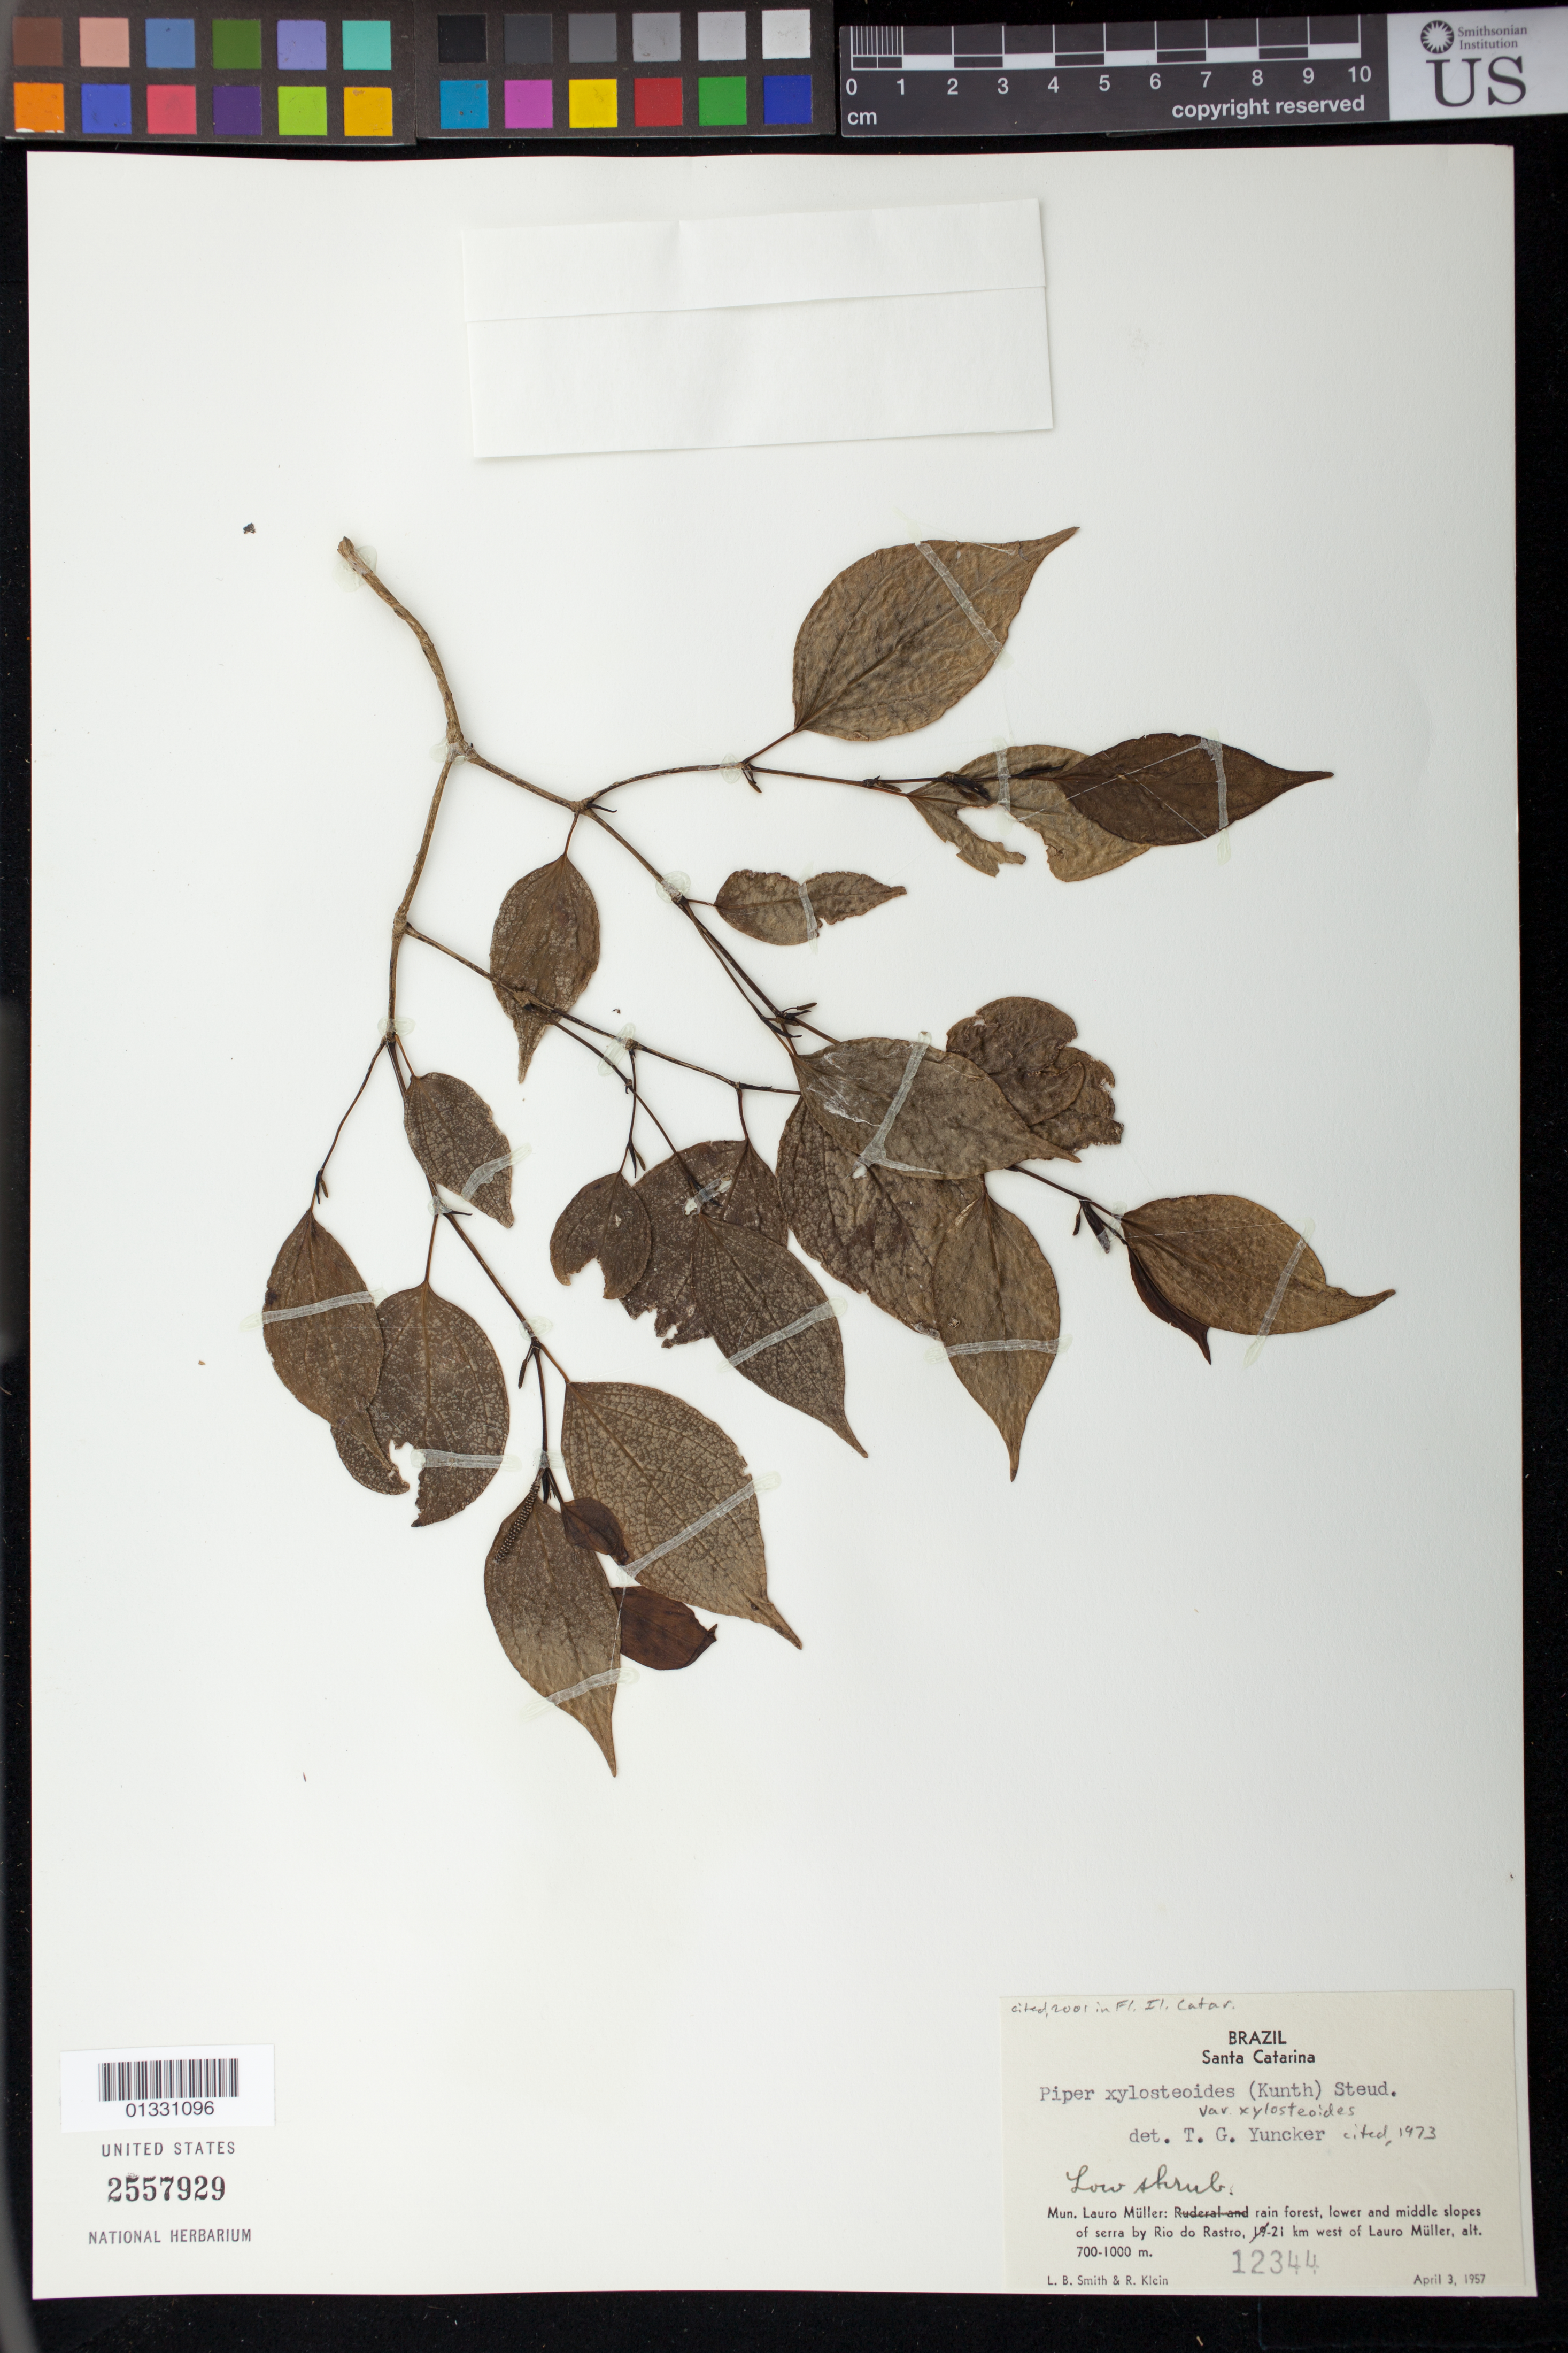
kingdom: Plantae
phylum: Tracheophyta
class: Magnoliopsida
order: Piperales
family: Piperaceae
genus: Piper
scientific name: Piper xylosteoides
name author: (Kunth) Steud.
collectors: L. Smith & R. M. Klein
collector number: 12344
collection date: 1957-04-03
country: Brazil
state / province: Santa Catarina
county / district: Lauro Muller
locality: Lower and middle slopes of serra by Rio do Rastro, 21km west of Lauro Müller.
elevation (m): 700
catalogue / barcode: US 2557929